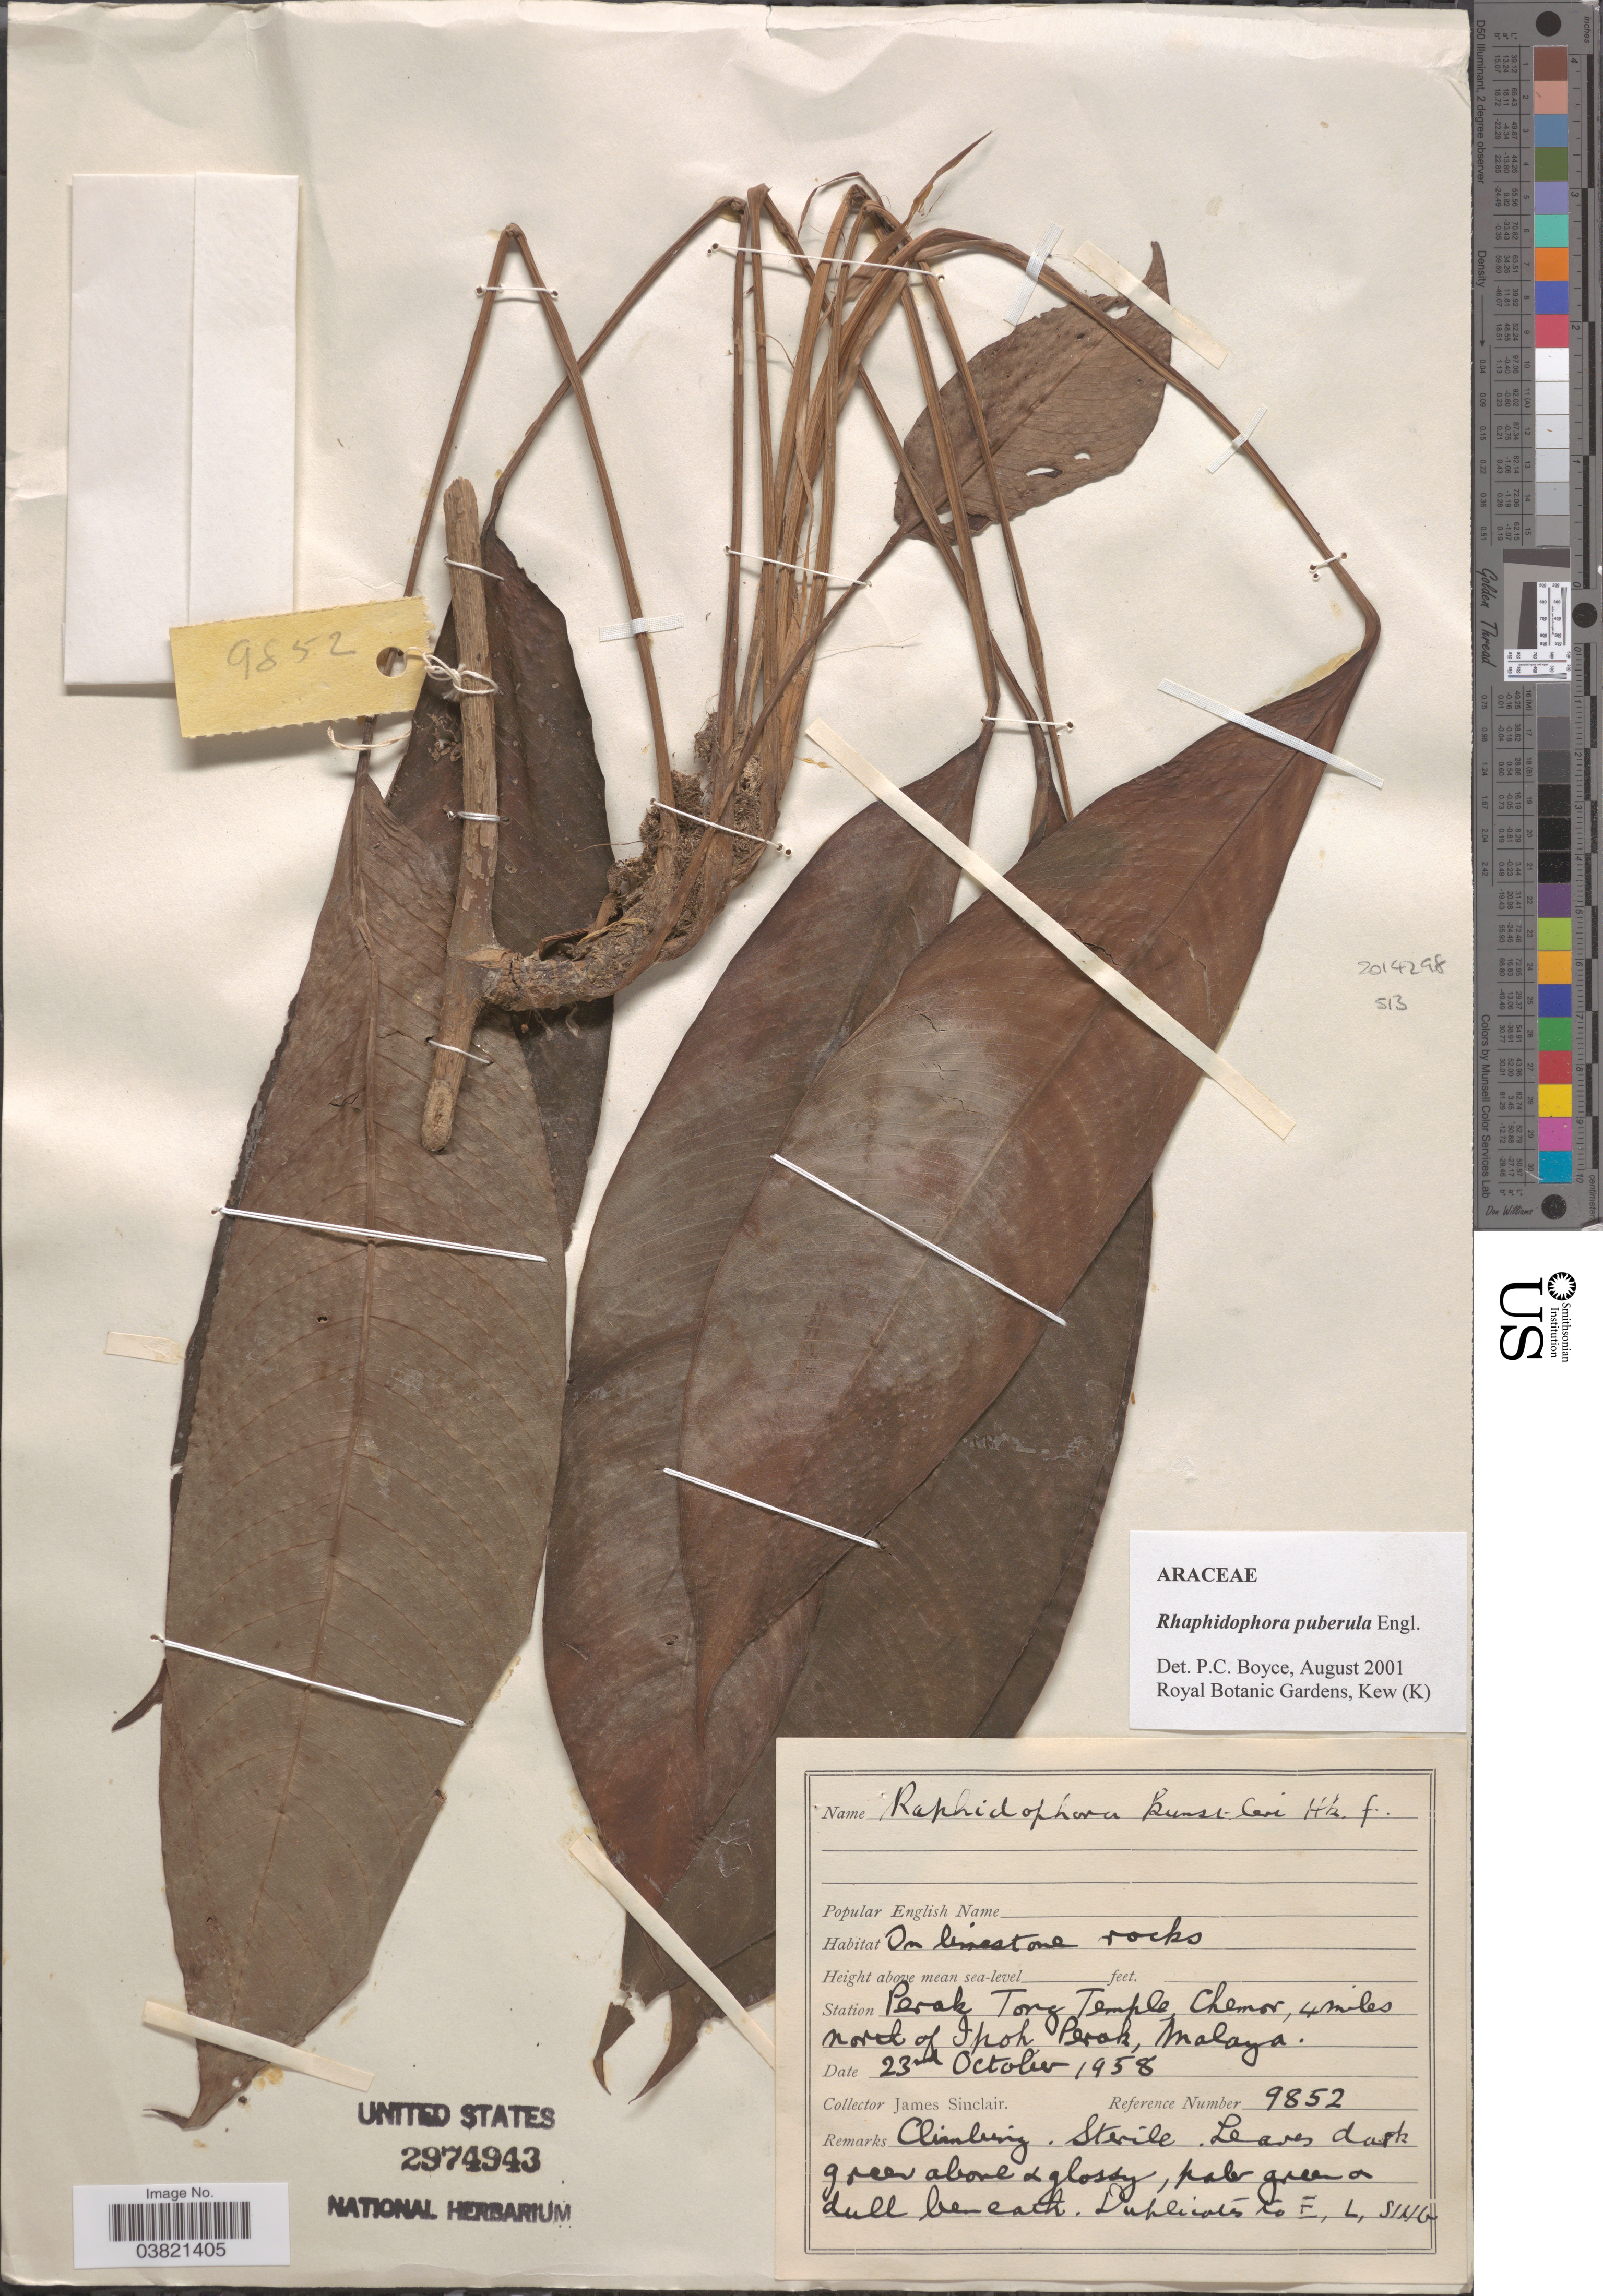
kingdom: Plantae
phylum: Tracheophyta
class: Liliopsida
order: Alismatales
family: Araceae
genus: Rhaphidophora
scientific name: Rhaphidophora puberula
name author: Engl.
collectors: J. Sinclair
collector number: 9852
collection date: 1958-10-23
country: Malaysia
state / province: Perak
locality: Station Perak Tong Temple Chemor, 4 miles north of Ipoh, Malaya.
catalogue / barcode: US 2974943